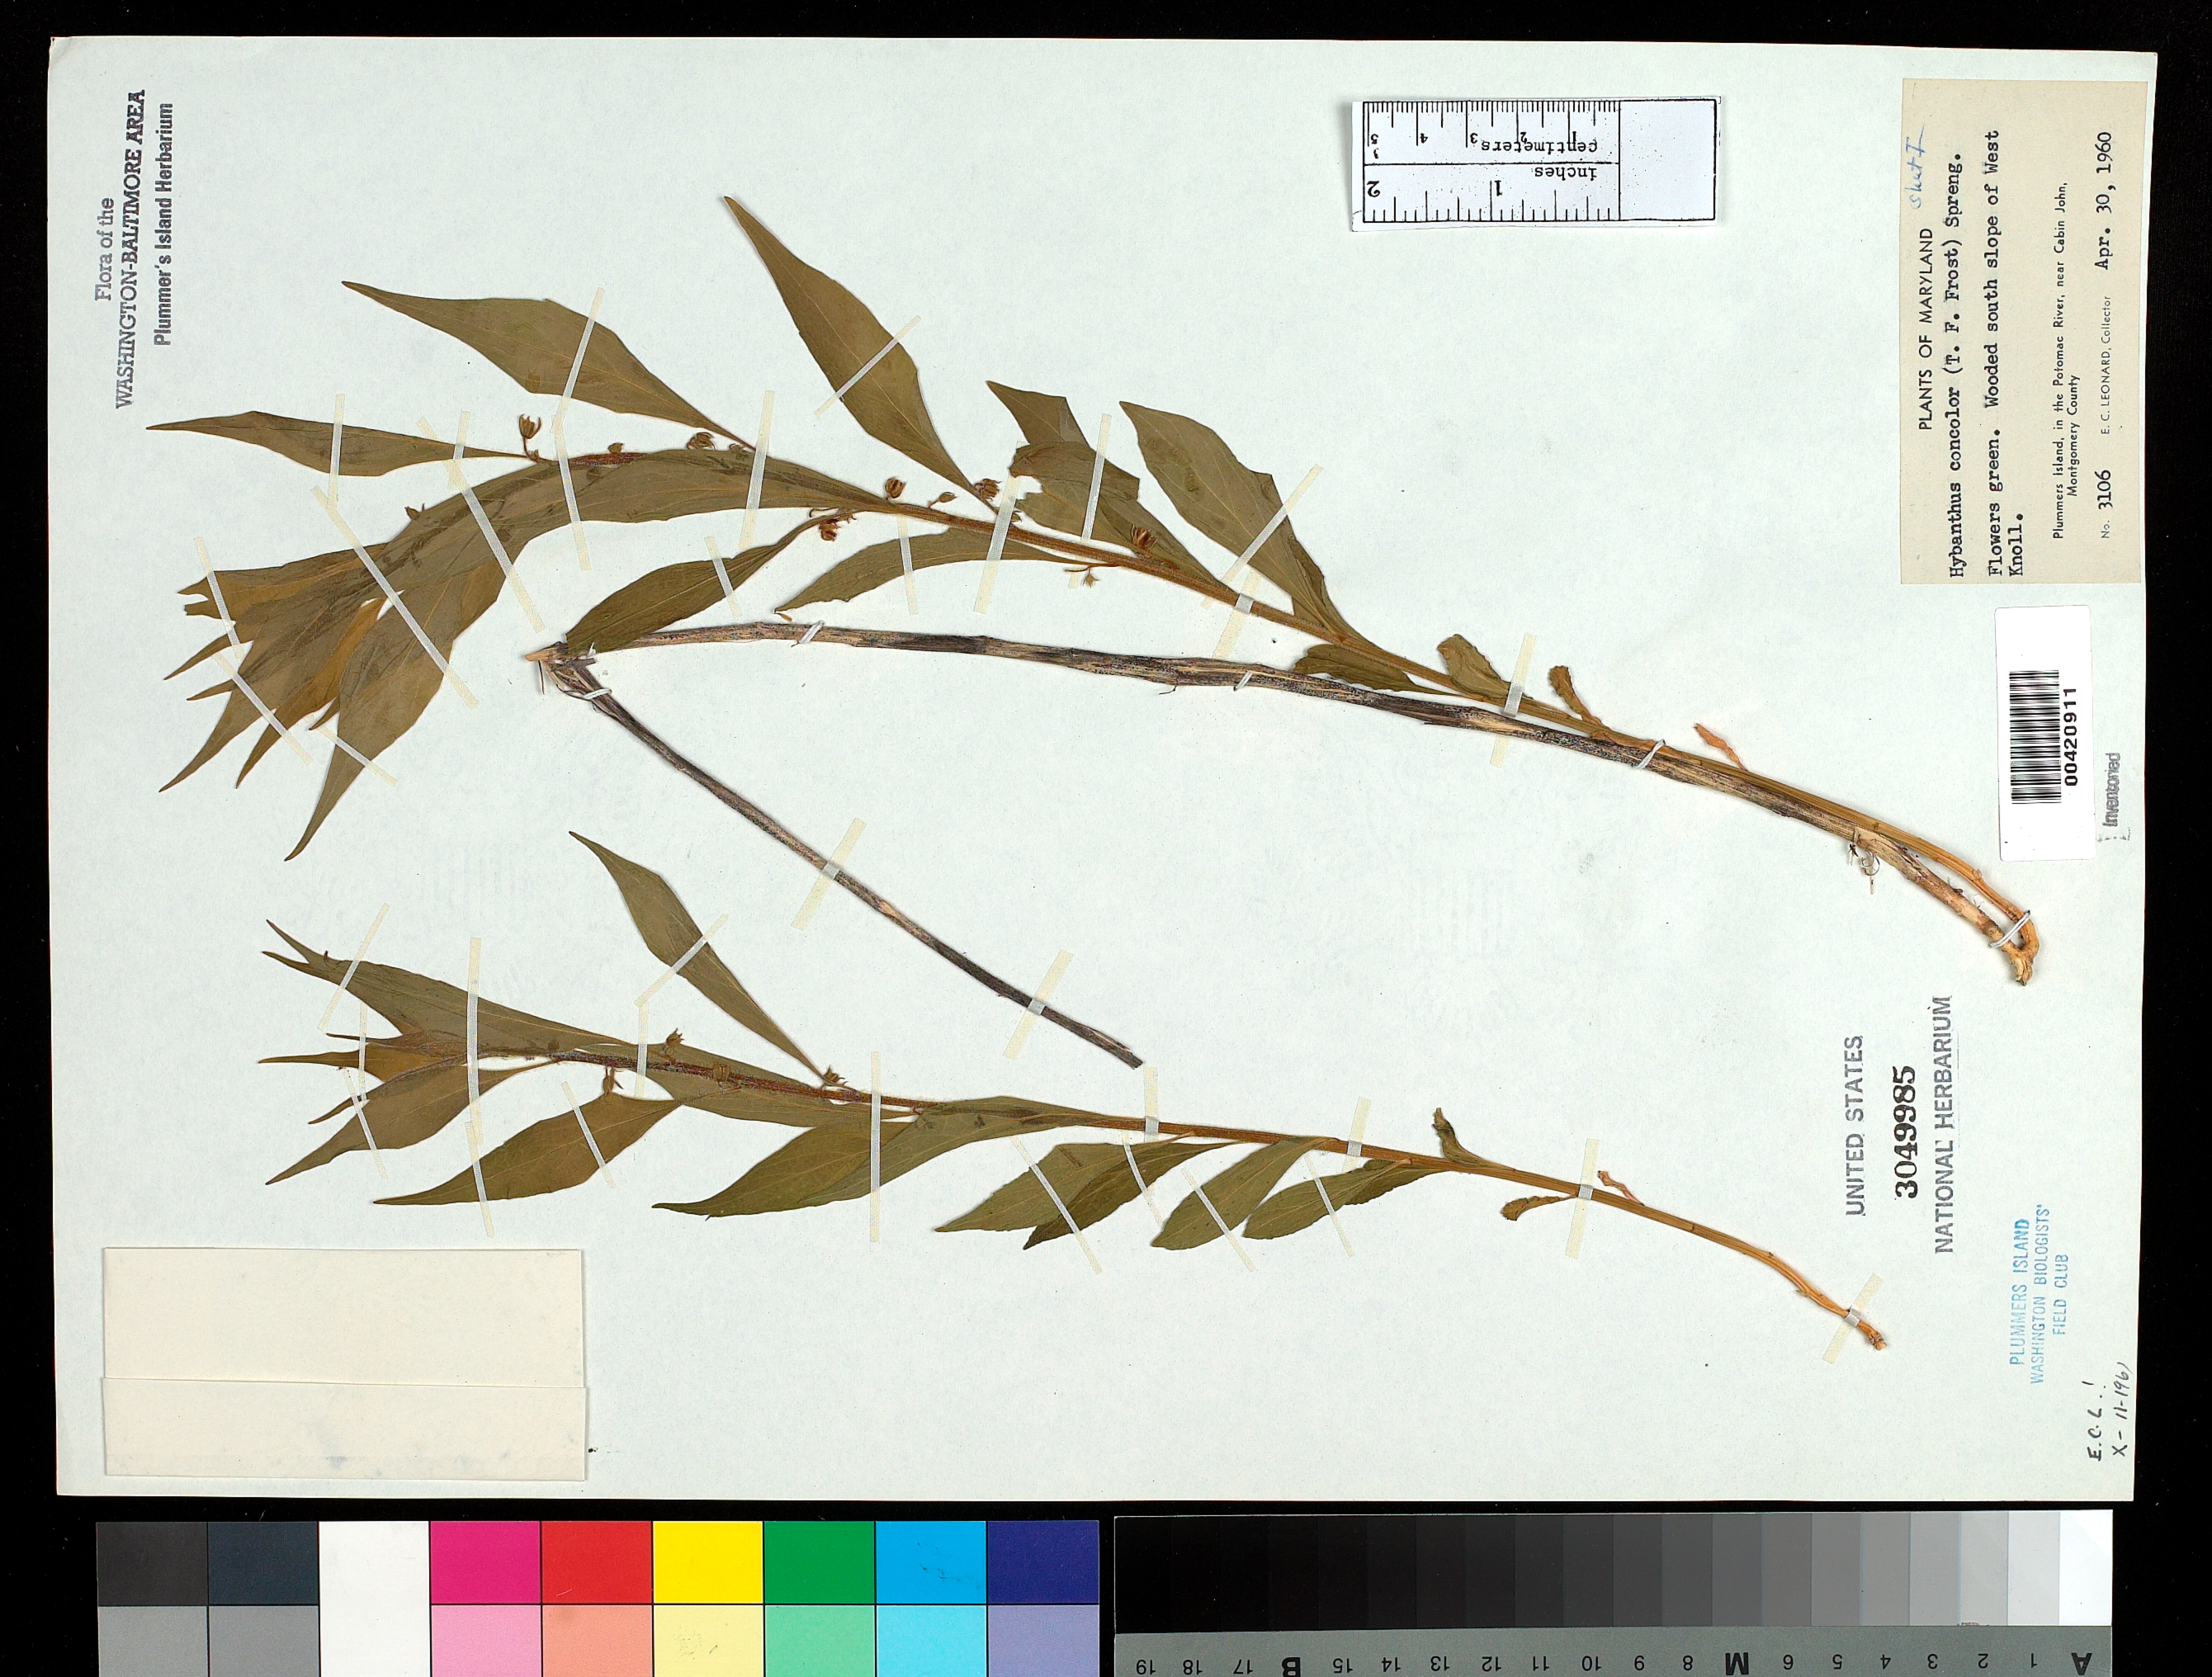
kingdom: Plantae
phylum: Tracheophyta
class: Magnoliopsida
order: Malpighiales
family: Violaceae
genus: Cubelium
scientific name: Cubelium concolor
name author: (T.F. Forst.) Raf. ex Britton & A. Br.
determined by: Strong, Mark T., (BOT), Smithsonian Institution - National Museum of Natural History (UNITED STATES)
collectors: E. C. Leonard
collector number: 3106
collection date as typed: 30 Apr 1960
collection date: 1960-04-30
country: United States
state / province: Maryland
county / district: Montgomery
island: Plummers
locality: Plummer's Island; south slope of west knoll C. & O. Canal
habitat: Wooded south slope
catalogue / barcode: US 3049985